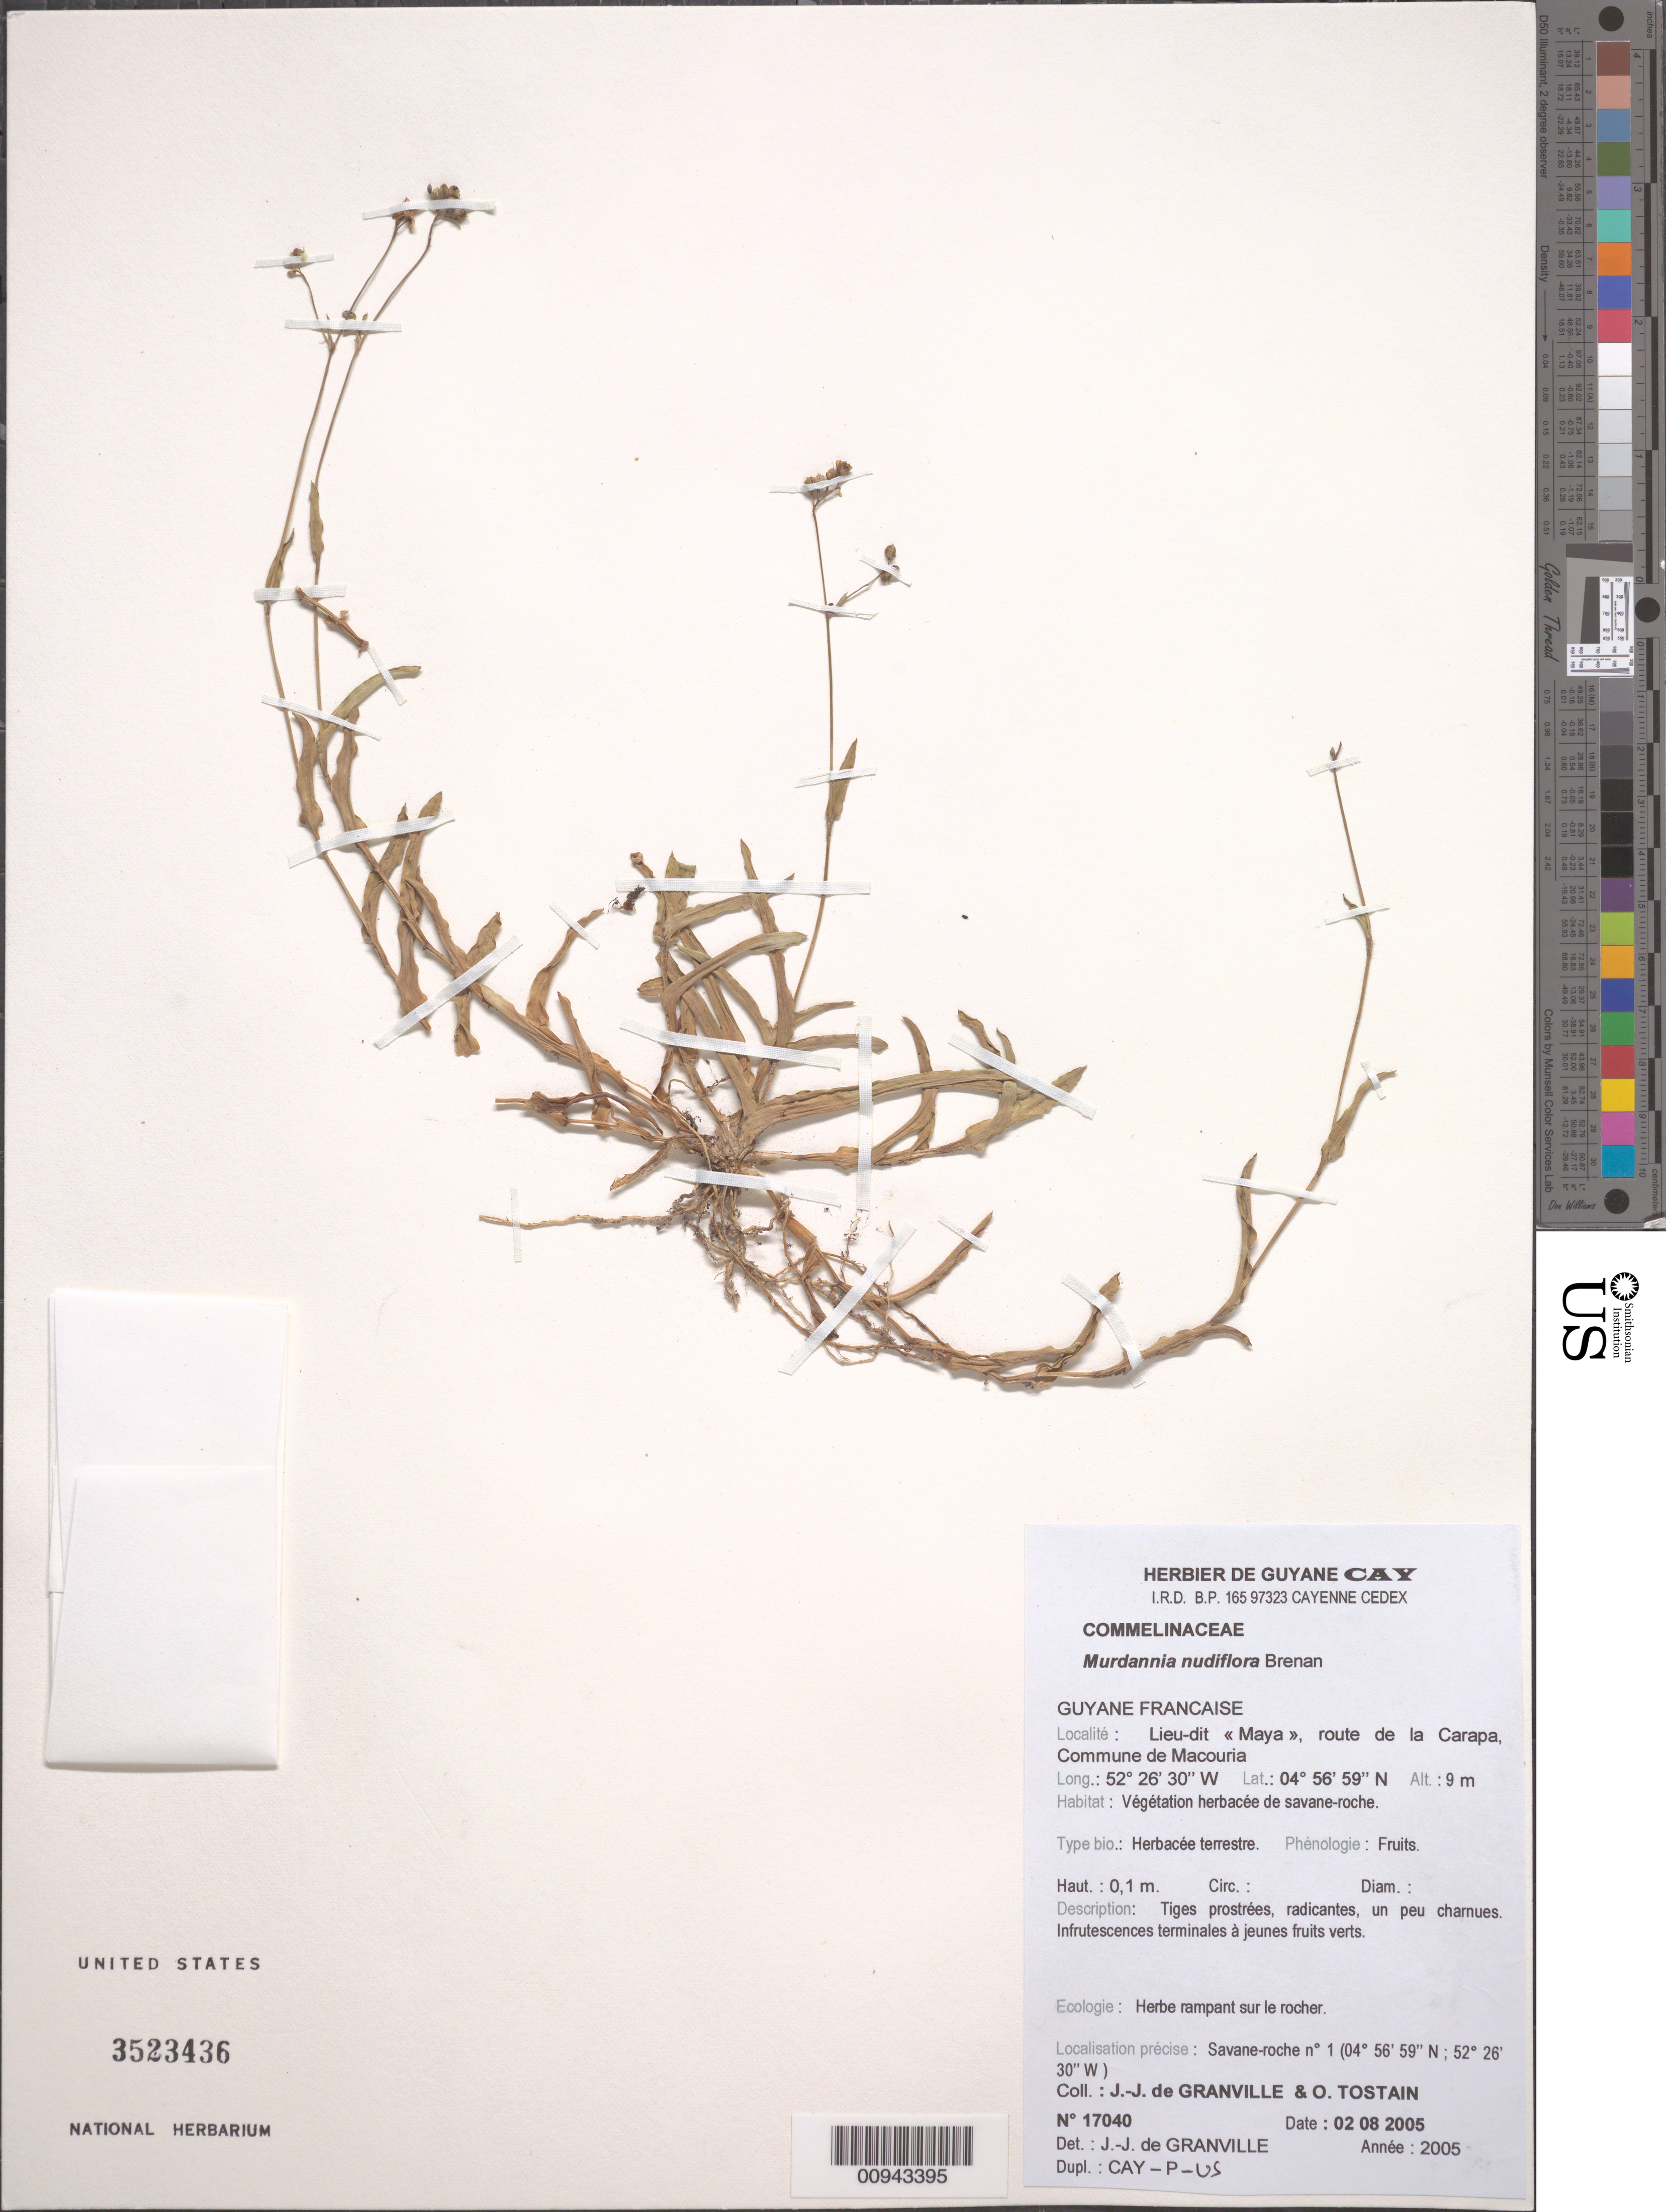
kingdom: Plantae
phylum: Tracheophyta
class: Liliopsida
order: Commelinales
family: Commelinaceae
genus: Murdannia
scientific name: Murdannia nudiflora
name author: (L.) Brenan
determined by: Granville, J. J. de, (CAY), Institut de Recherche pour le Developpement (IRD) (FRENCH GUIANA)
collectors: J.-J. de Granville & O. Tostain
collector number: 17040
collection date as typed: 2-Aug-05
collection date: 2005-08-02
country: French Guiana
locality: Lieu-dit "Maya", rout de la Carapa, Commune de Macouria; Savane-roche nº1 (4º56'59"N, 52º26'30"W)_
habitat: Vegetation herbacee de savane-roche. Rampant sur le rocher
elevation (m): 9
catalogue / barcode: US 3523436